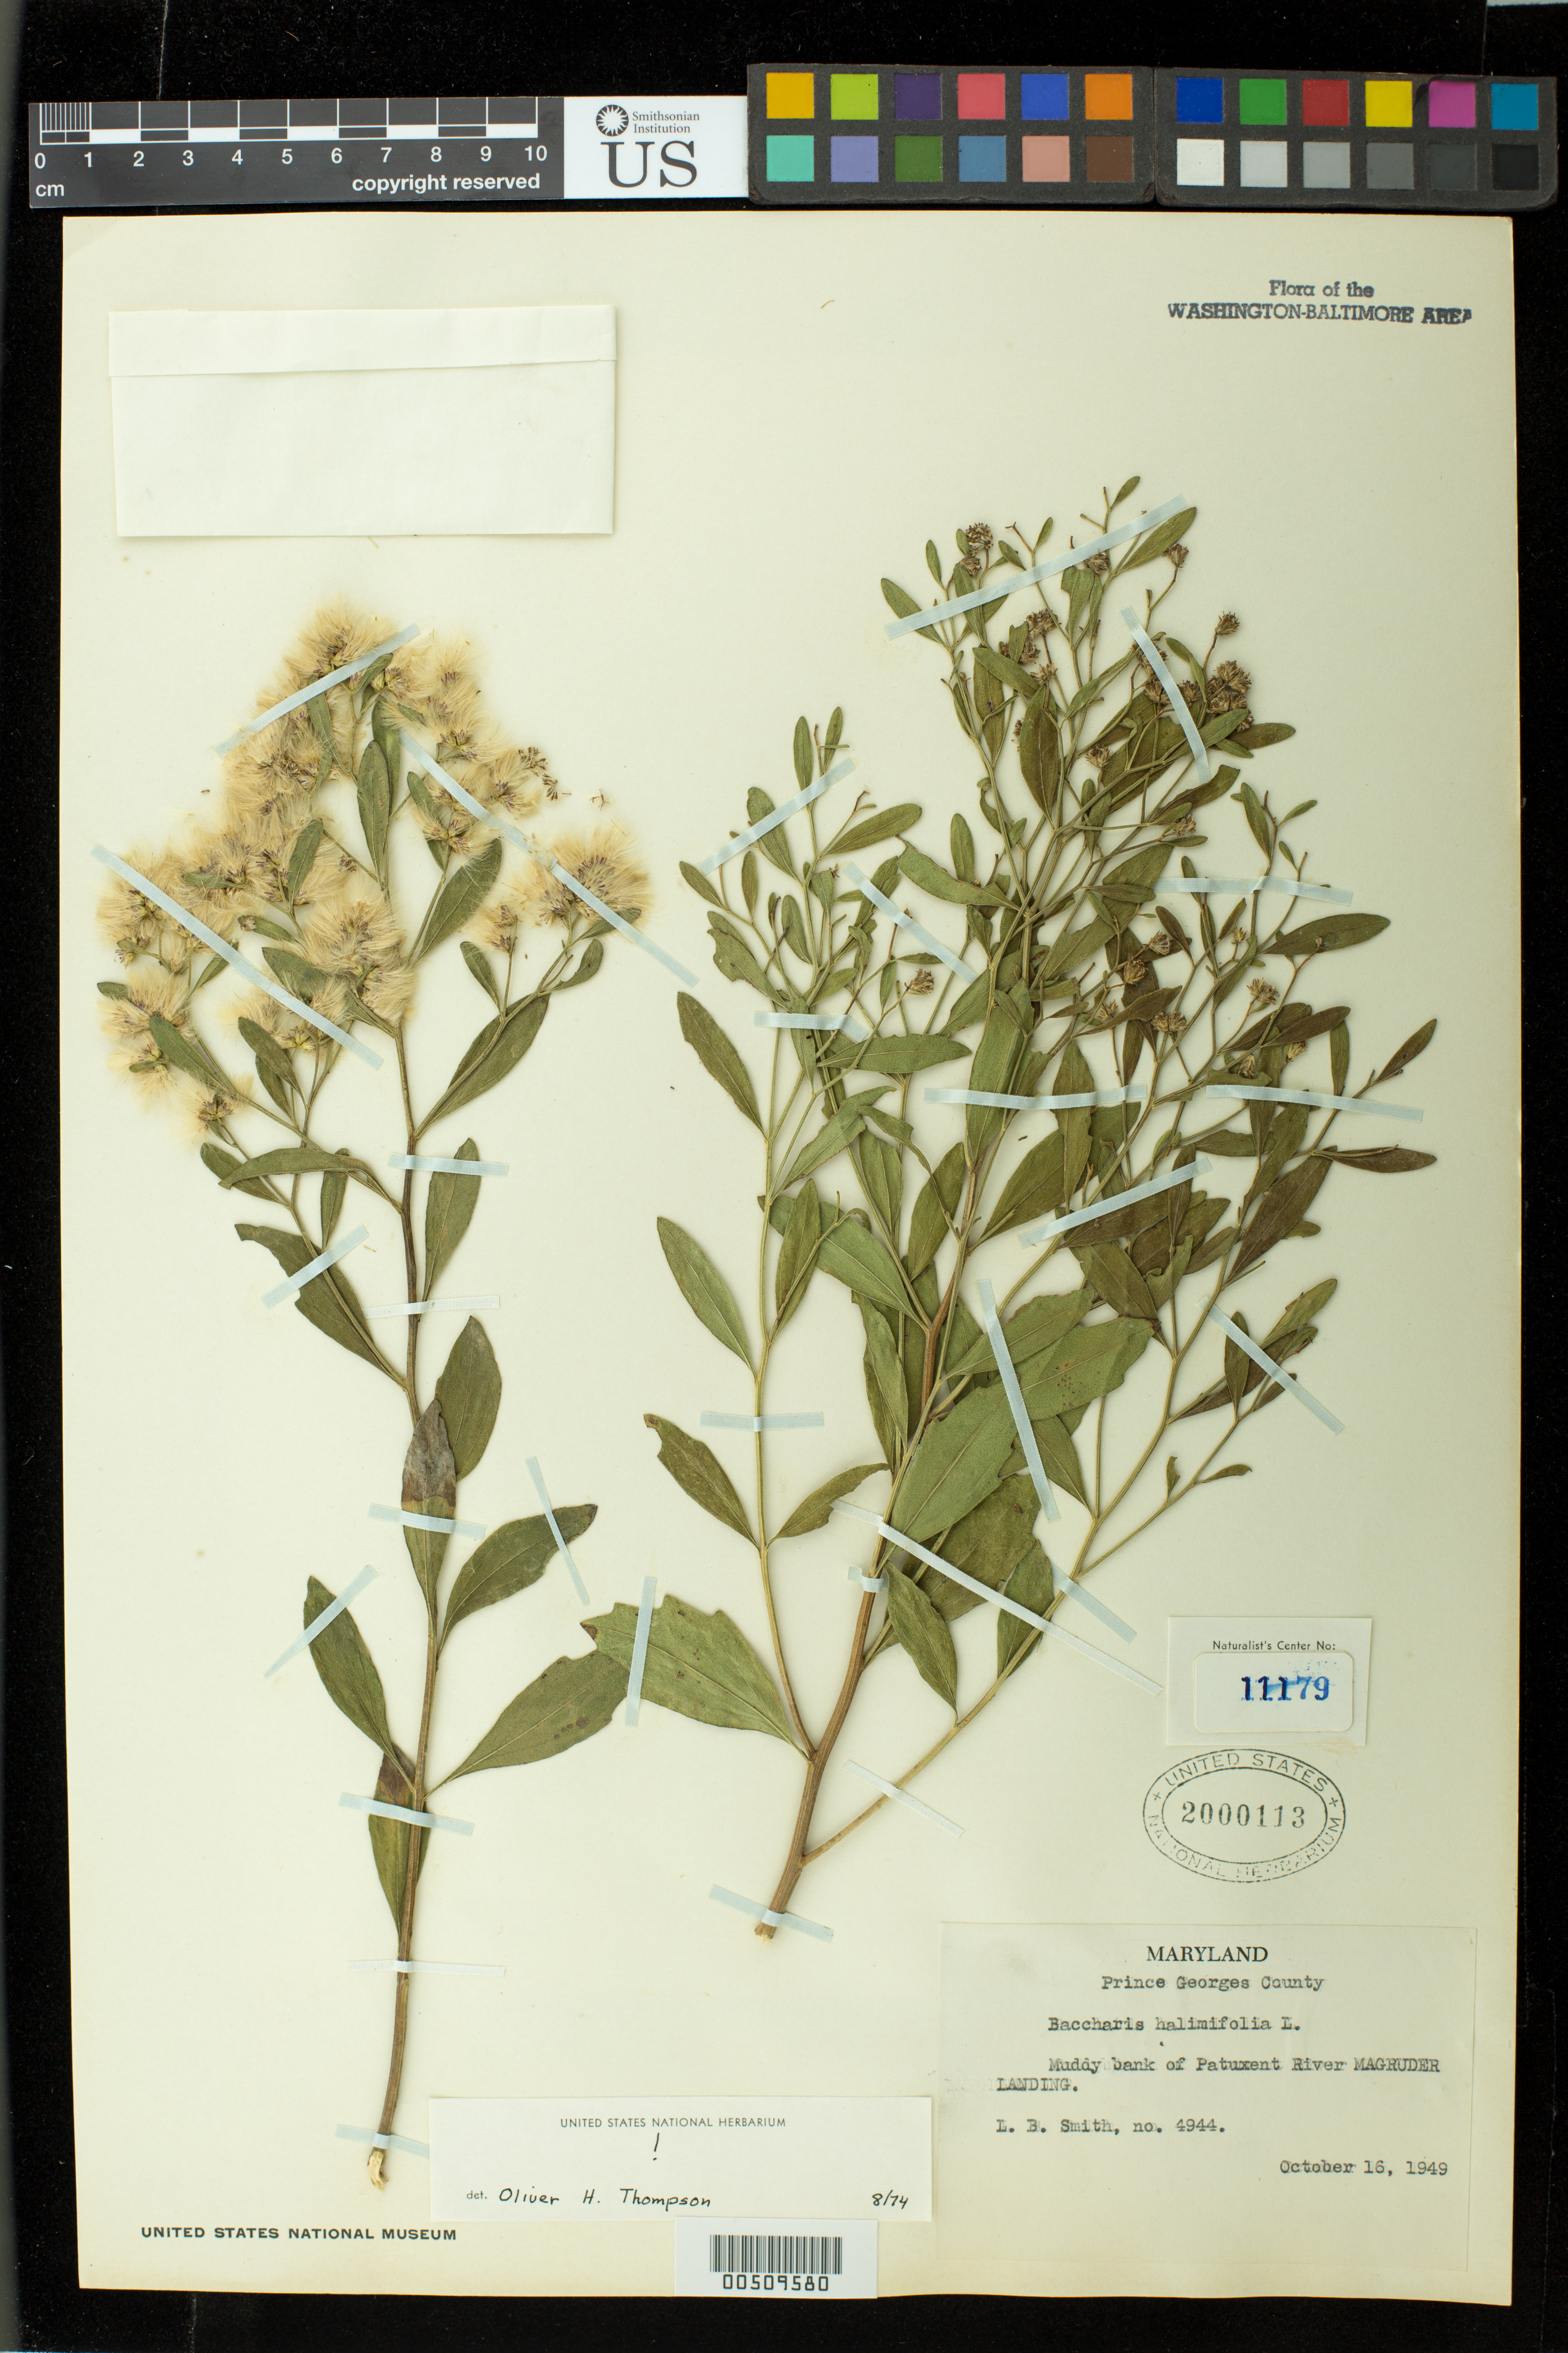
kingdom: Plantae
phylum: Tracheophyta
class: Magnoliopsida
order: Asterales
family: Asteraceae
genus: Baccharis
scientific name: Baccharis halimifolia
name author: L.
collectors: L. Smith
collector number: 4944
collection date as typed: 16 Oct 1949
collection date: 1949-10-16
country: United States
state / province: Maryland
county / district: Prince George's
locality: Magruder Landing, bank of Patuxent River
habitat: muddy bank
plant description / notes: Specimens returned from Naturalist Center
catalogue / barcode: US 2000113